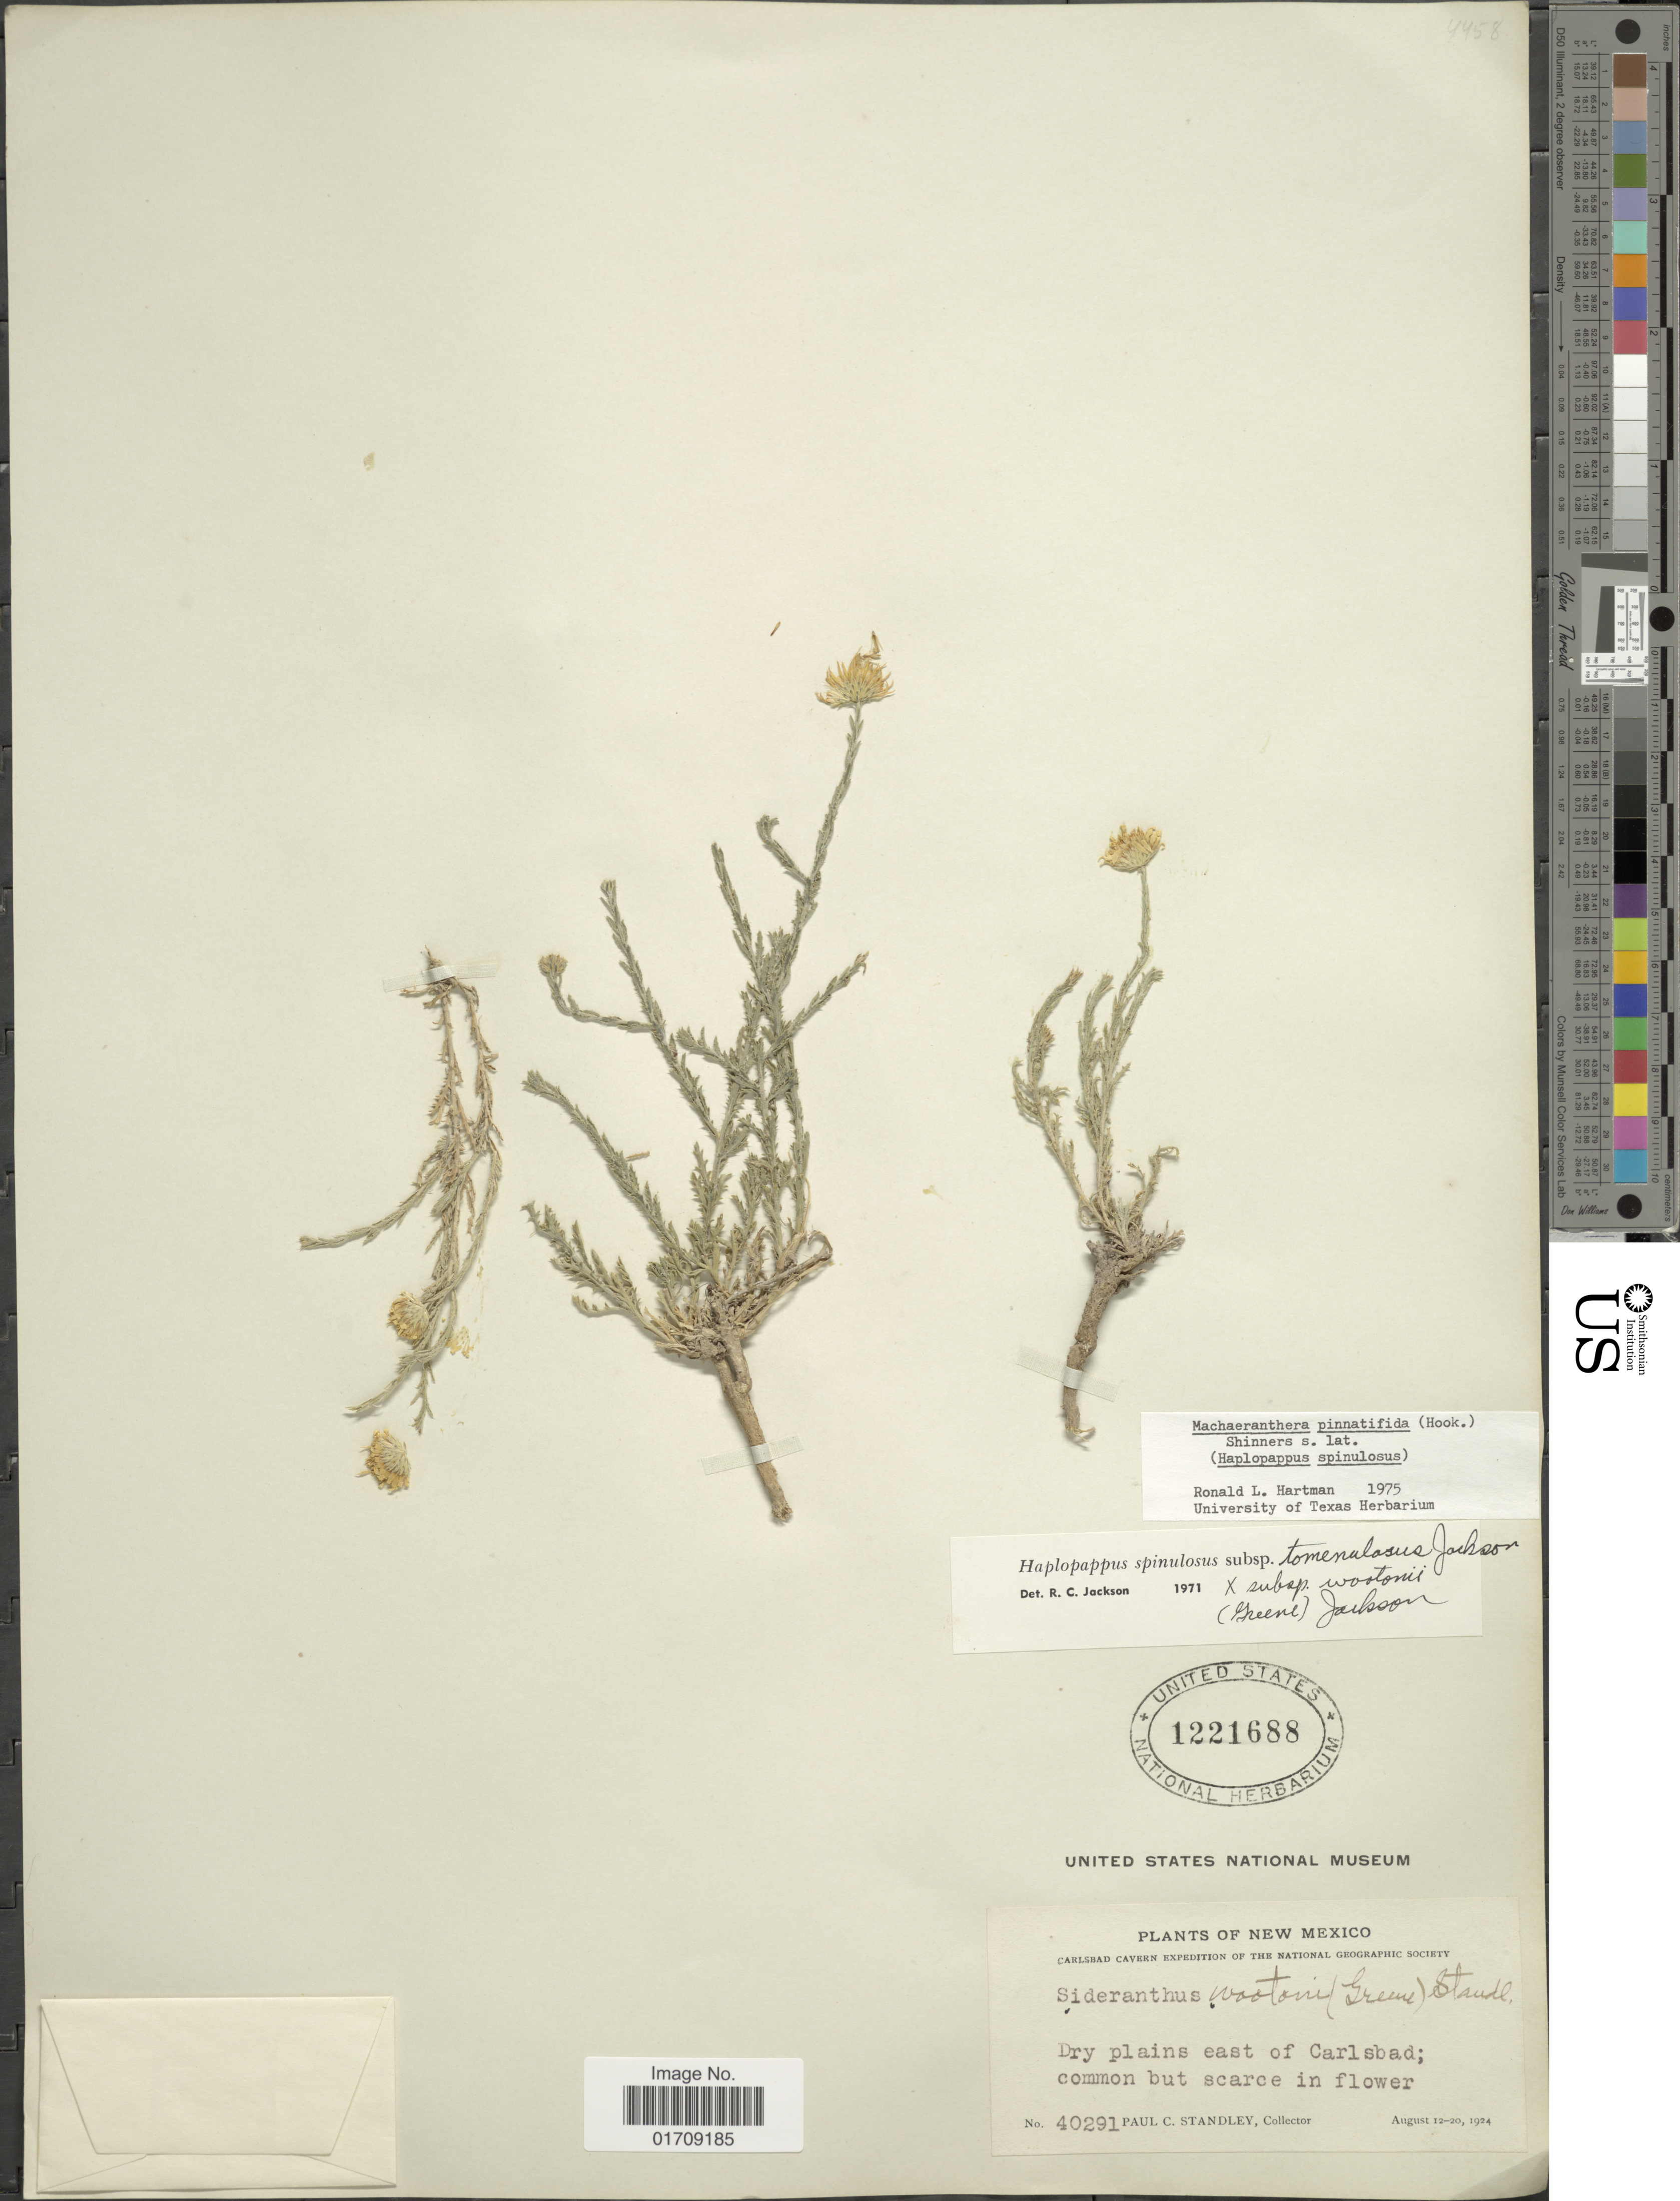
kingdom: Plantae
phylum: Tracheophyta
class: Magnoliopsida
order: Asterales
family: Asteraceae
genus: Machaeranthera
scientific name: Machaeranthera pinnatifida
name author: (Hook.) Shinners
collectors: P. C. Standley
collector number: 40291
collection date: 1924-08-12/1924-08-20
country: United States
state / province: New Mexico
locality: East of Carlsbad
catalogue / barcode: US 1221688